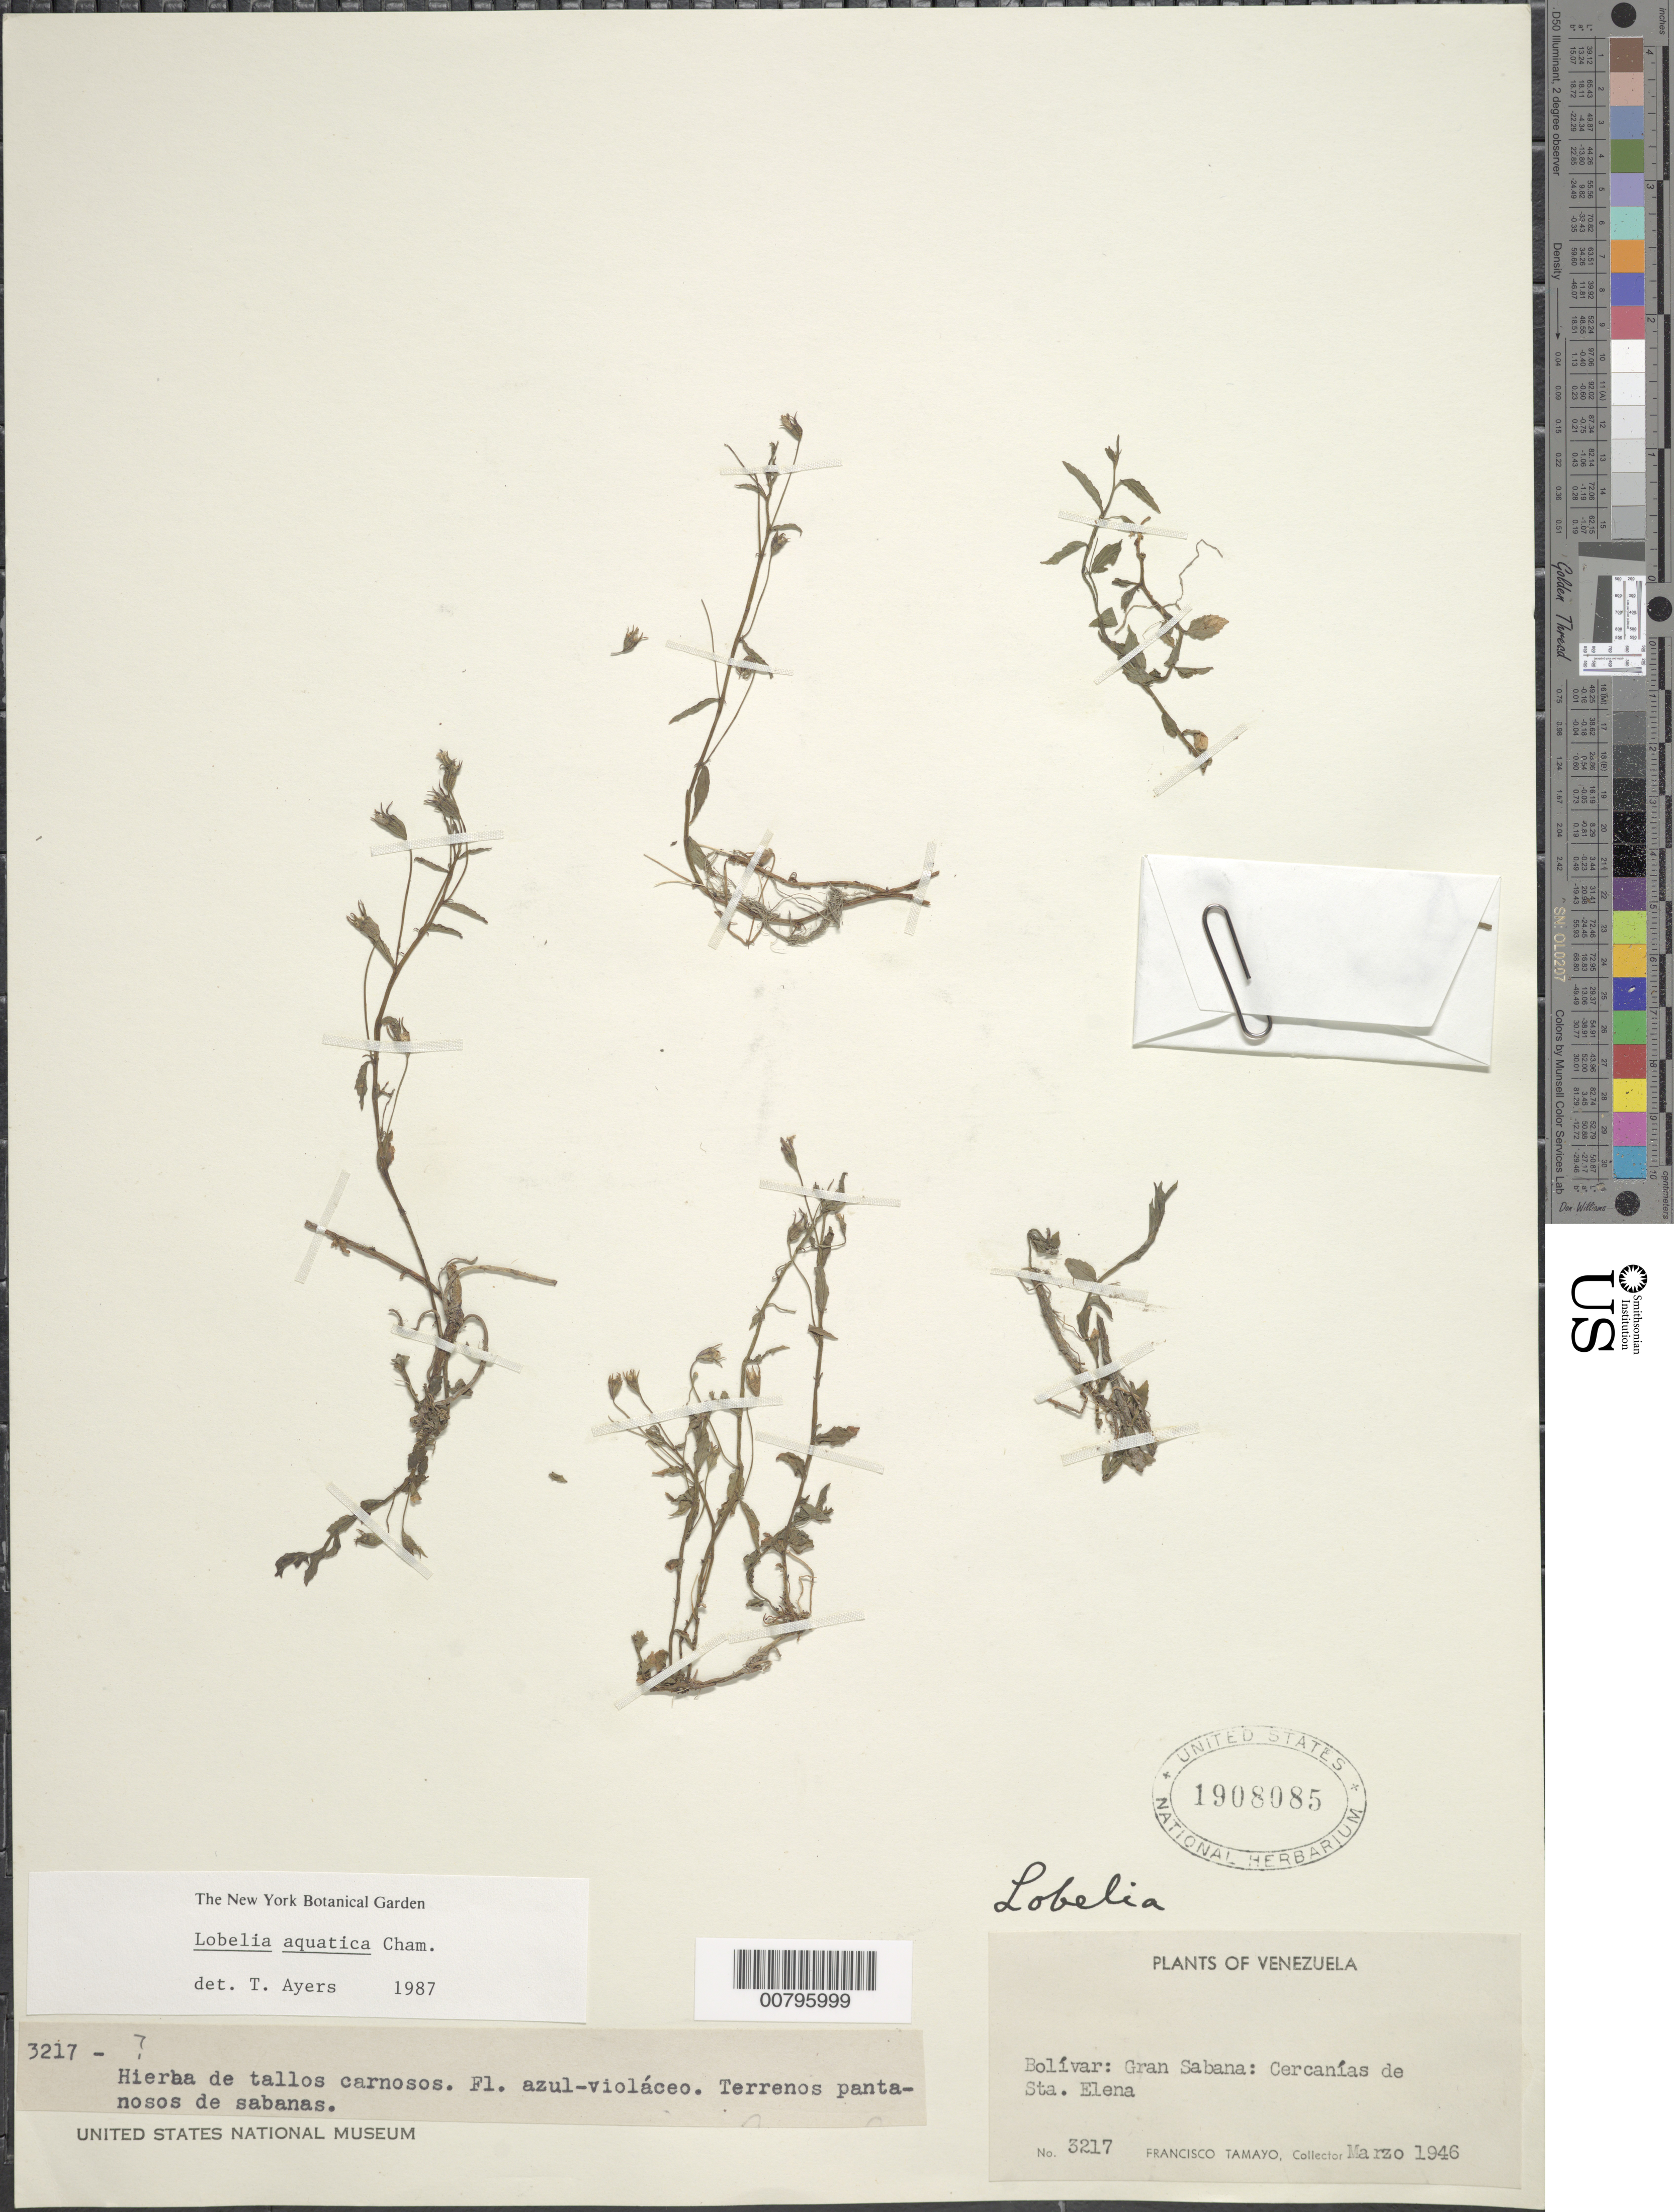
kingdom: Plantae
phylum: Tracheophyta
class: Magnoliopsida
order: Asterales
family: Campanulaceae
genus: Lobelia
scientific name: Lobelia aquatica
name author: Cham.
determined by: Ayers, Tina J.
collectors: F. Tamayo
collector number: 3217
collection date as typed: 28-Mar-46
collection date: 1946-03-28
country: Venezuela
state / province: Bolívar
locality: Gran Sabana, Sta. Elena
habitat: Terranos pantanosos de sabanas.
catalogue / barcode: US 1908085